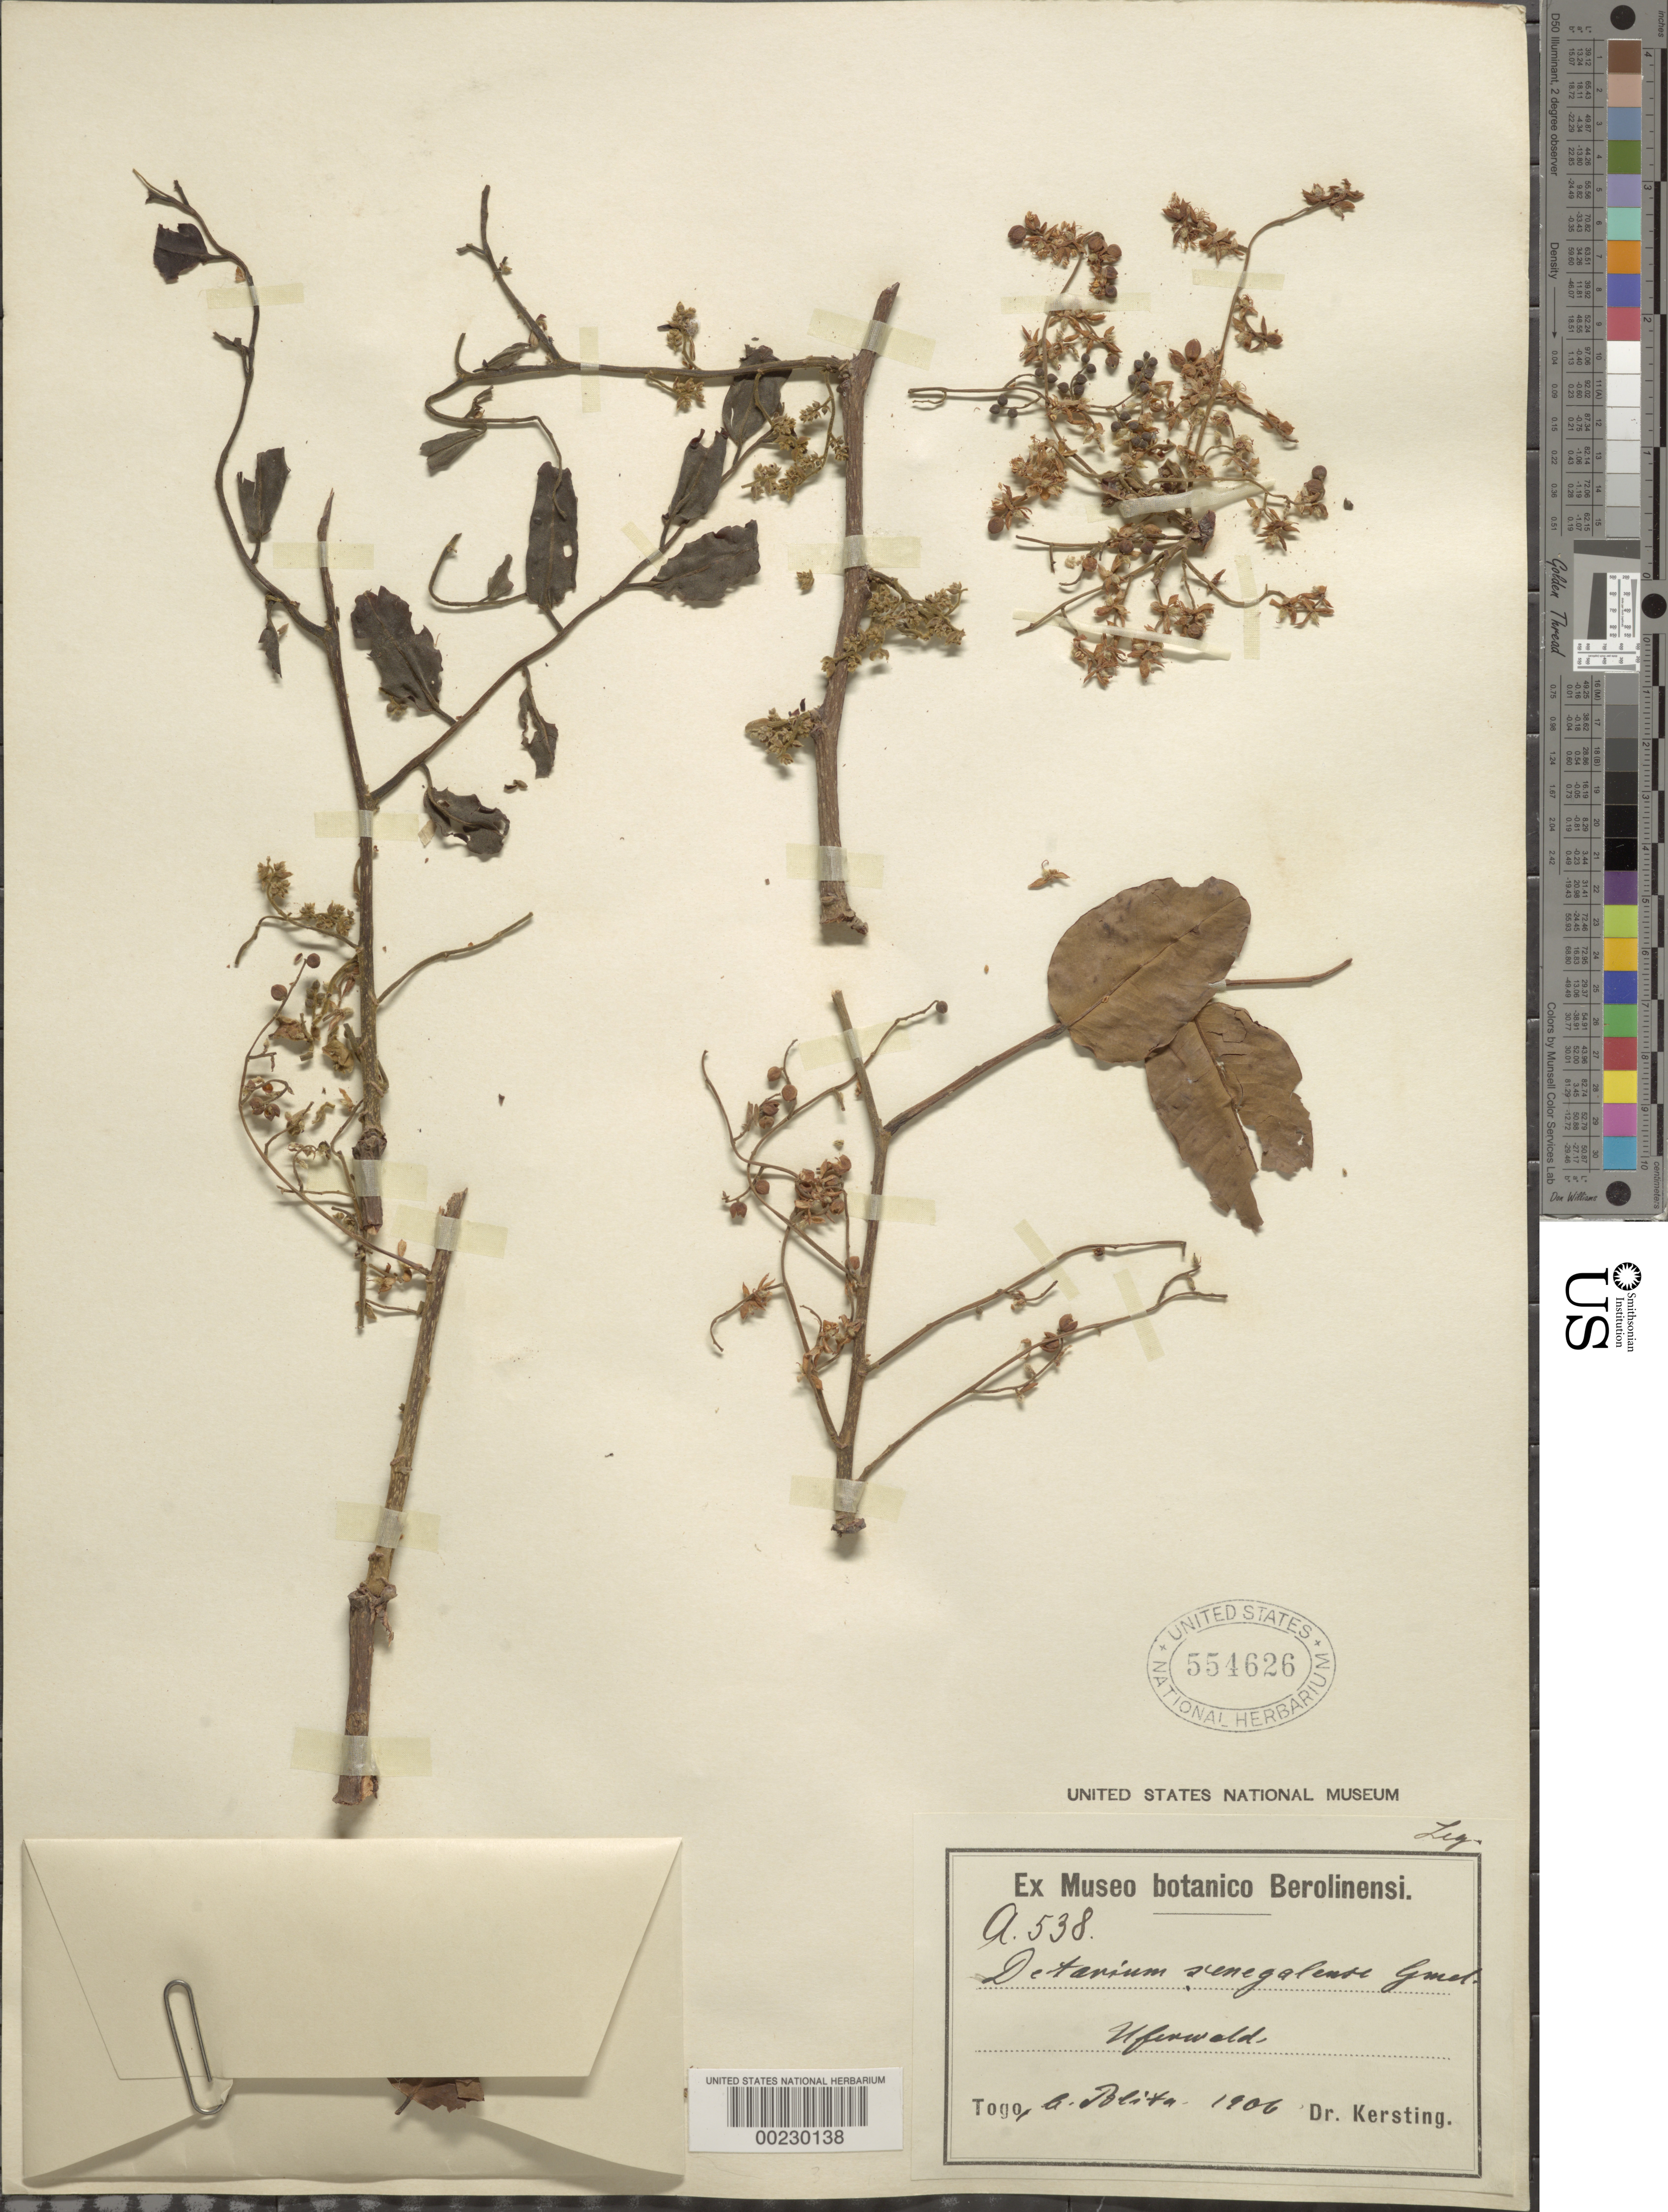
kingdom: Plantae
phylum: Tracheophyta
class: Magnoliopsida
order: Fabales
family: Fabaceae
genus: Detarium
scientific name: Detarium senegalense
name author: J.F. Gmel.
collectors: -. Kersting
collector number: A538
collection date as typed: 1906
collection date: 1906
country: Togo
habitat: Woods at bank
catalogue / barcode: US 554626